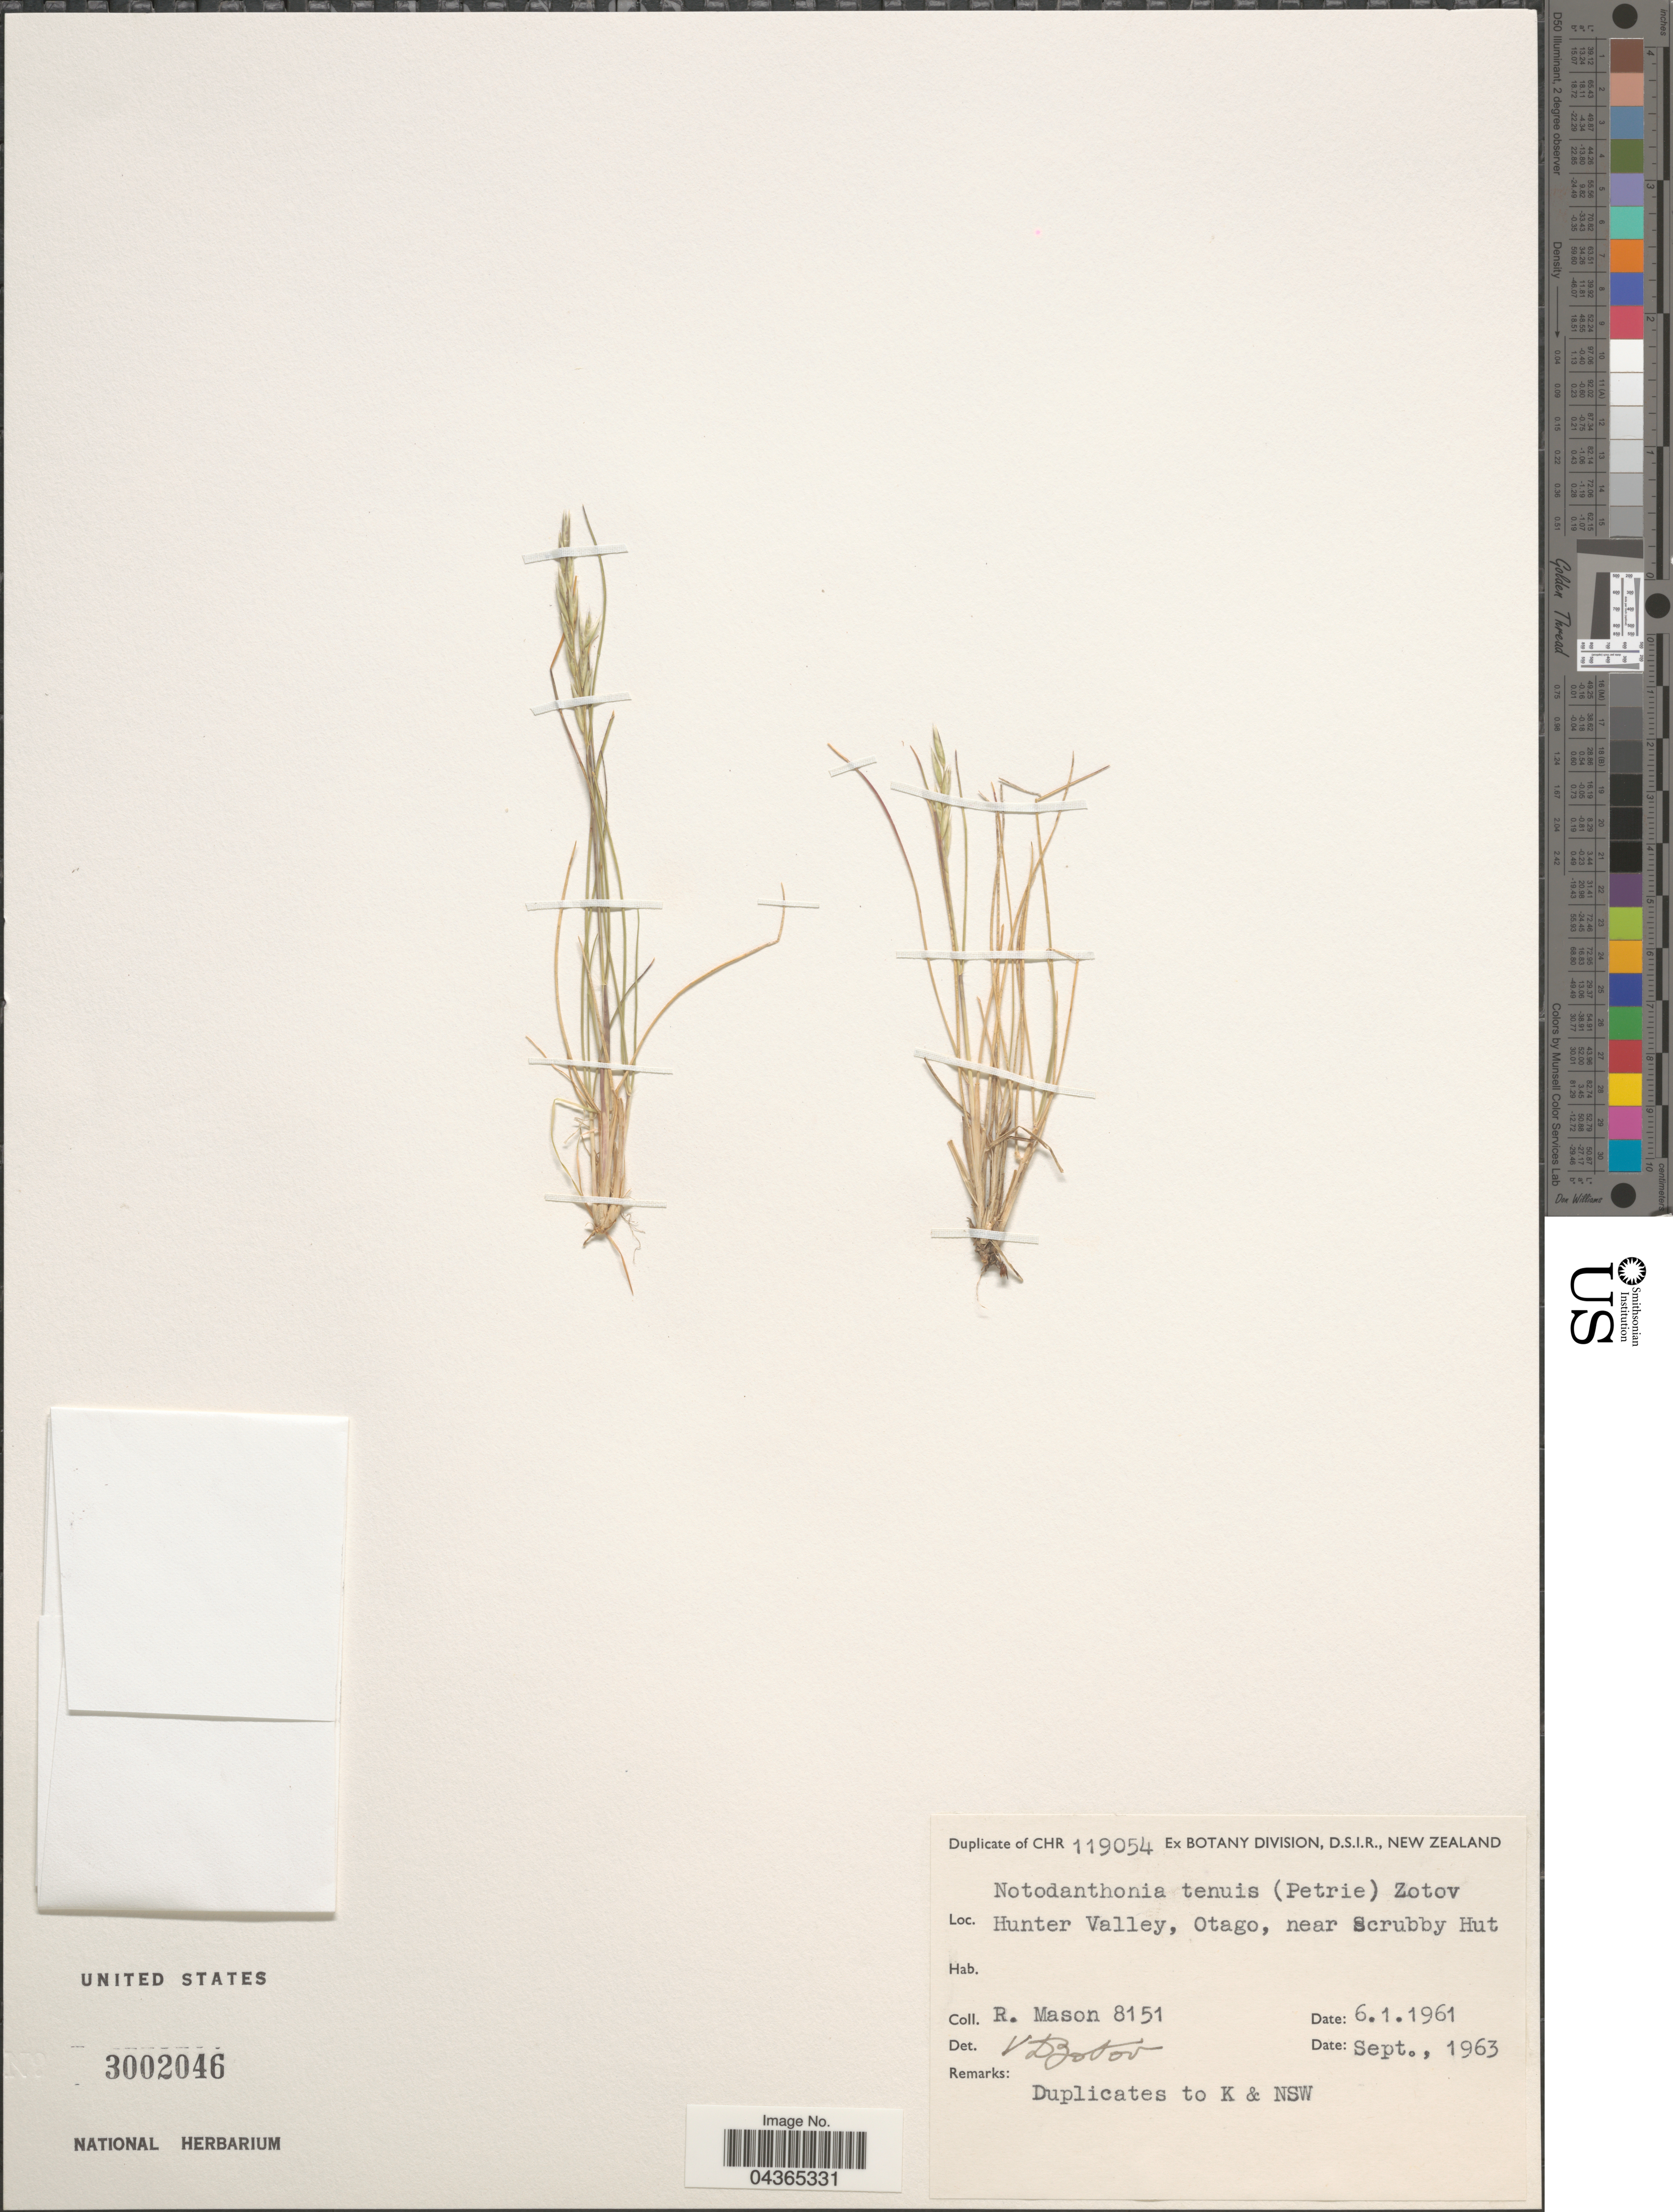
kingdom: Plantae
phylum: Tracheophyta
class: Liliopsida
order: Poales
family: Poaceae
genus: Rytidosperma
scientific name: Rytidosperma tenue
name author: (Petrie) Connor & Edgar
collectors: R. Mason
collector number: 8151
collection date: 1961-01-06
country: New Zealand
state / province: Otago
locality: Hunter Valley, Otago, near Scrubby Hut.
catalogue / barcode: US 3002046